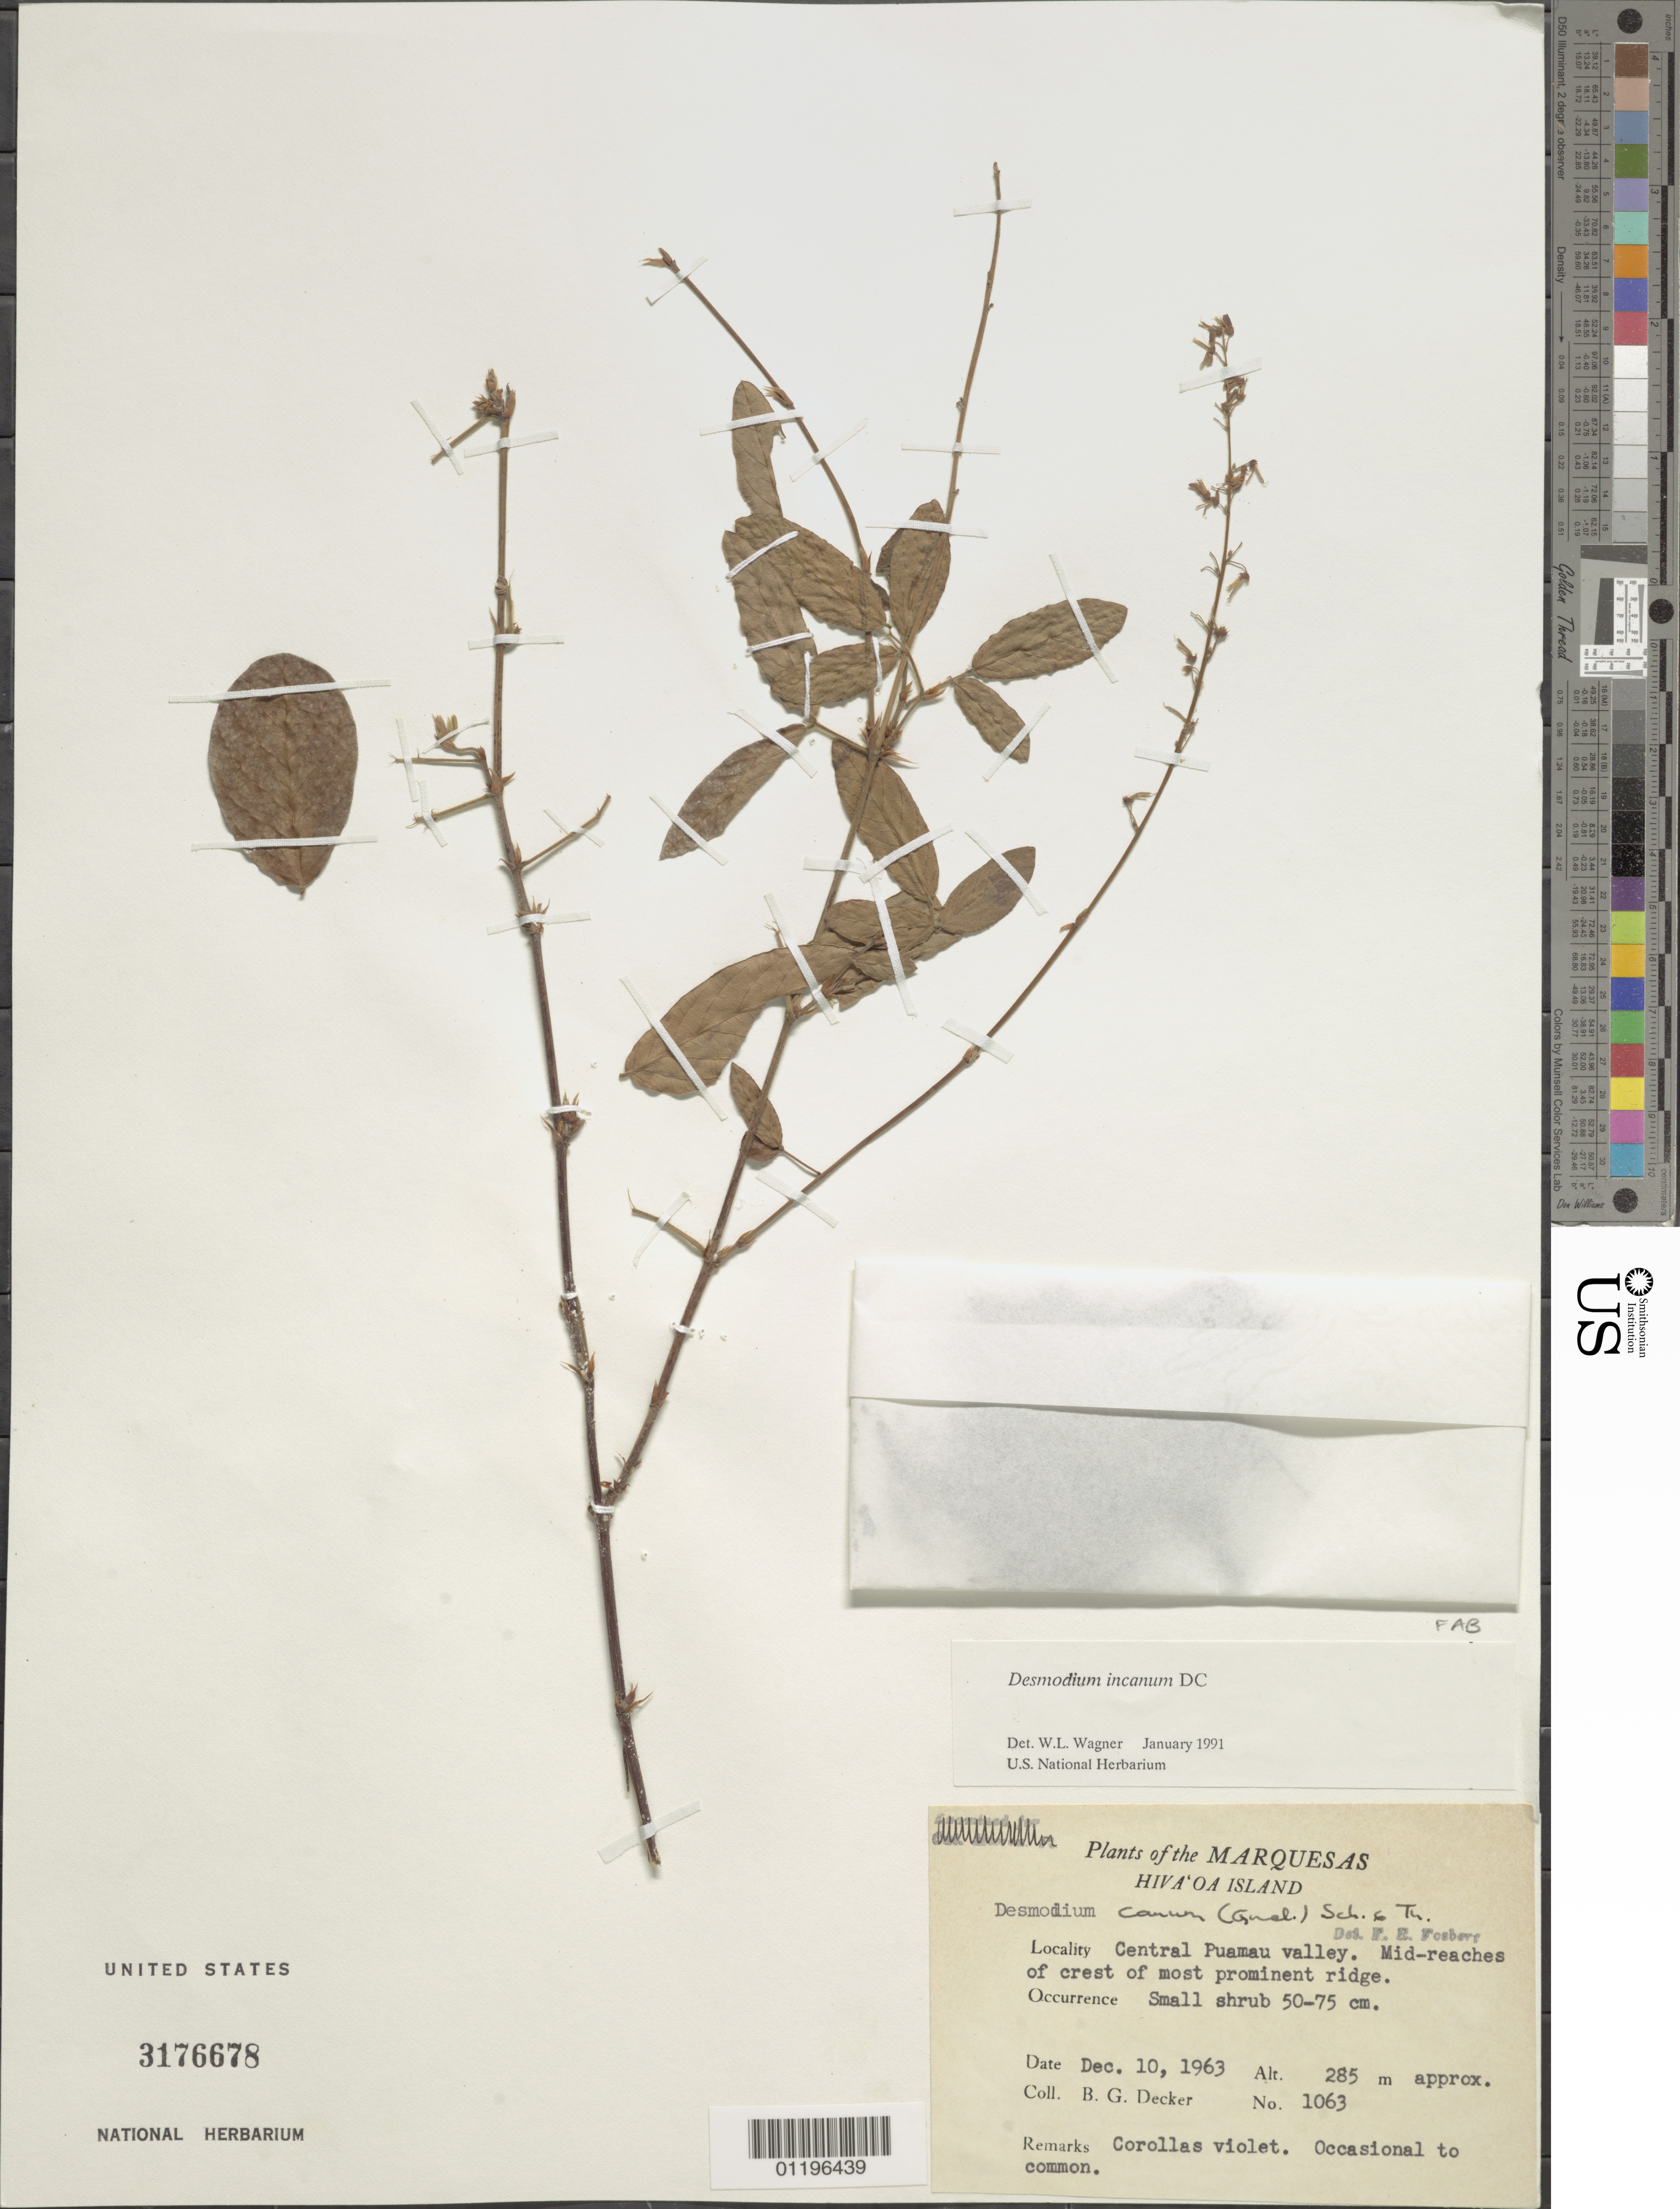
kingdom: Plantae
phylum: Tracheophyta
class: Magnoliopsida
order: Fabales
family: Fabaceae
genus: Desmodium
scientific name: Desmodium incanum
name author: (Sw.) DC.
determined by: Wagner, W. L., (BOT), Smithsonian Institution - National Museum of Natural History (UNITED STATES)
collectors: B. G. Decker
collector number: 1063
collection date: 1963-12-10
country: French Polynesia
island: Hiva Oa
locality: central Puamau Valley, mid-reaches of crest of most prominent ridge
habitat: Occasional to common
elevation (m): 285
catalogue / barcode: US 3176678